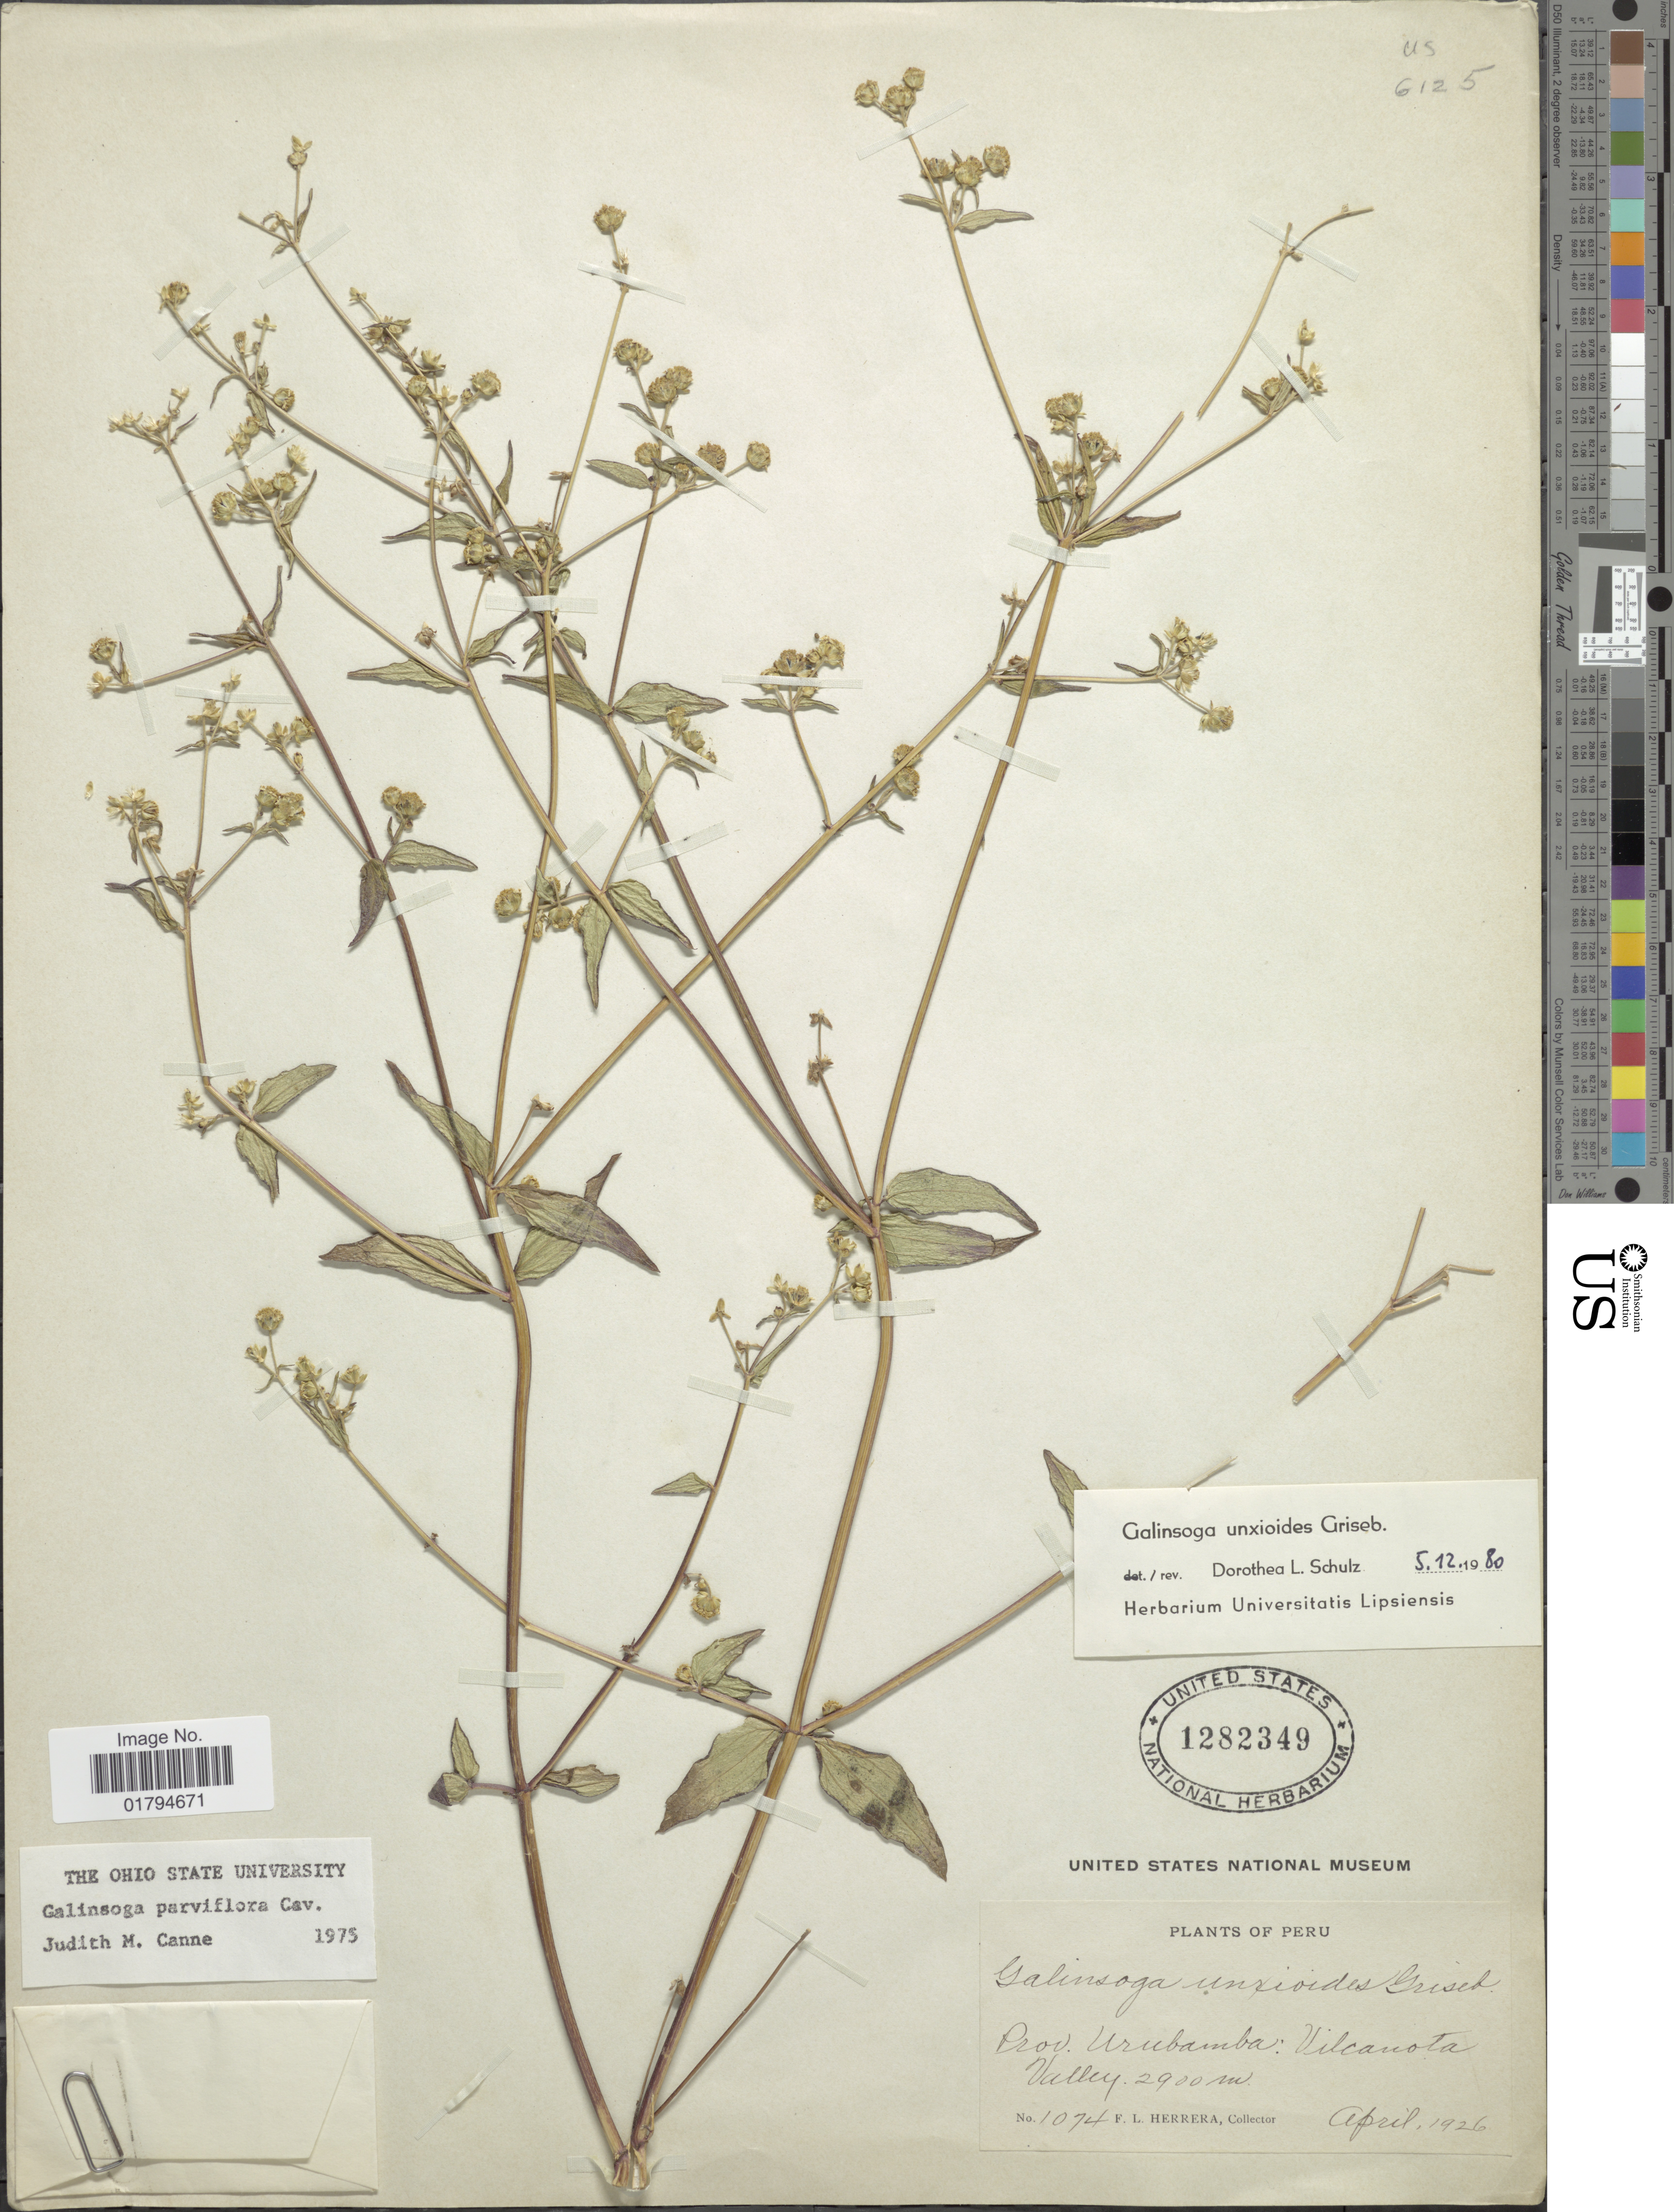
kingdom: Plantae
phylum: Tracheophyta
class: Magnoliopsida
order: Asterales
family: Asteraceae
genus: Galinsoga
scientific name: Galinsoga unxioides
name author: Griseb.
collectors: F. L. Herrera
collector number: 1074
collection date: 1926-04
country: Peru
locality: Prov. Urubamba: Vilcanote Valley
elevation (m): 2900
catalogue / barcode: US 1282349